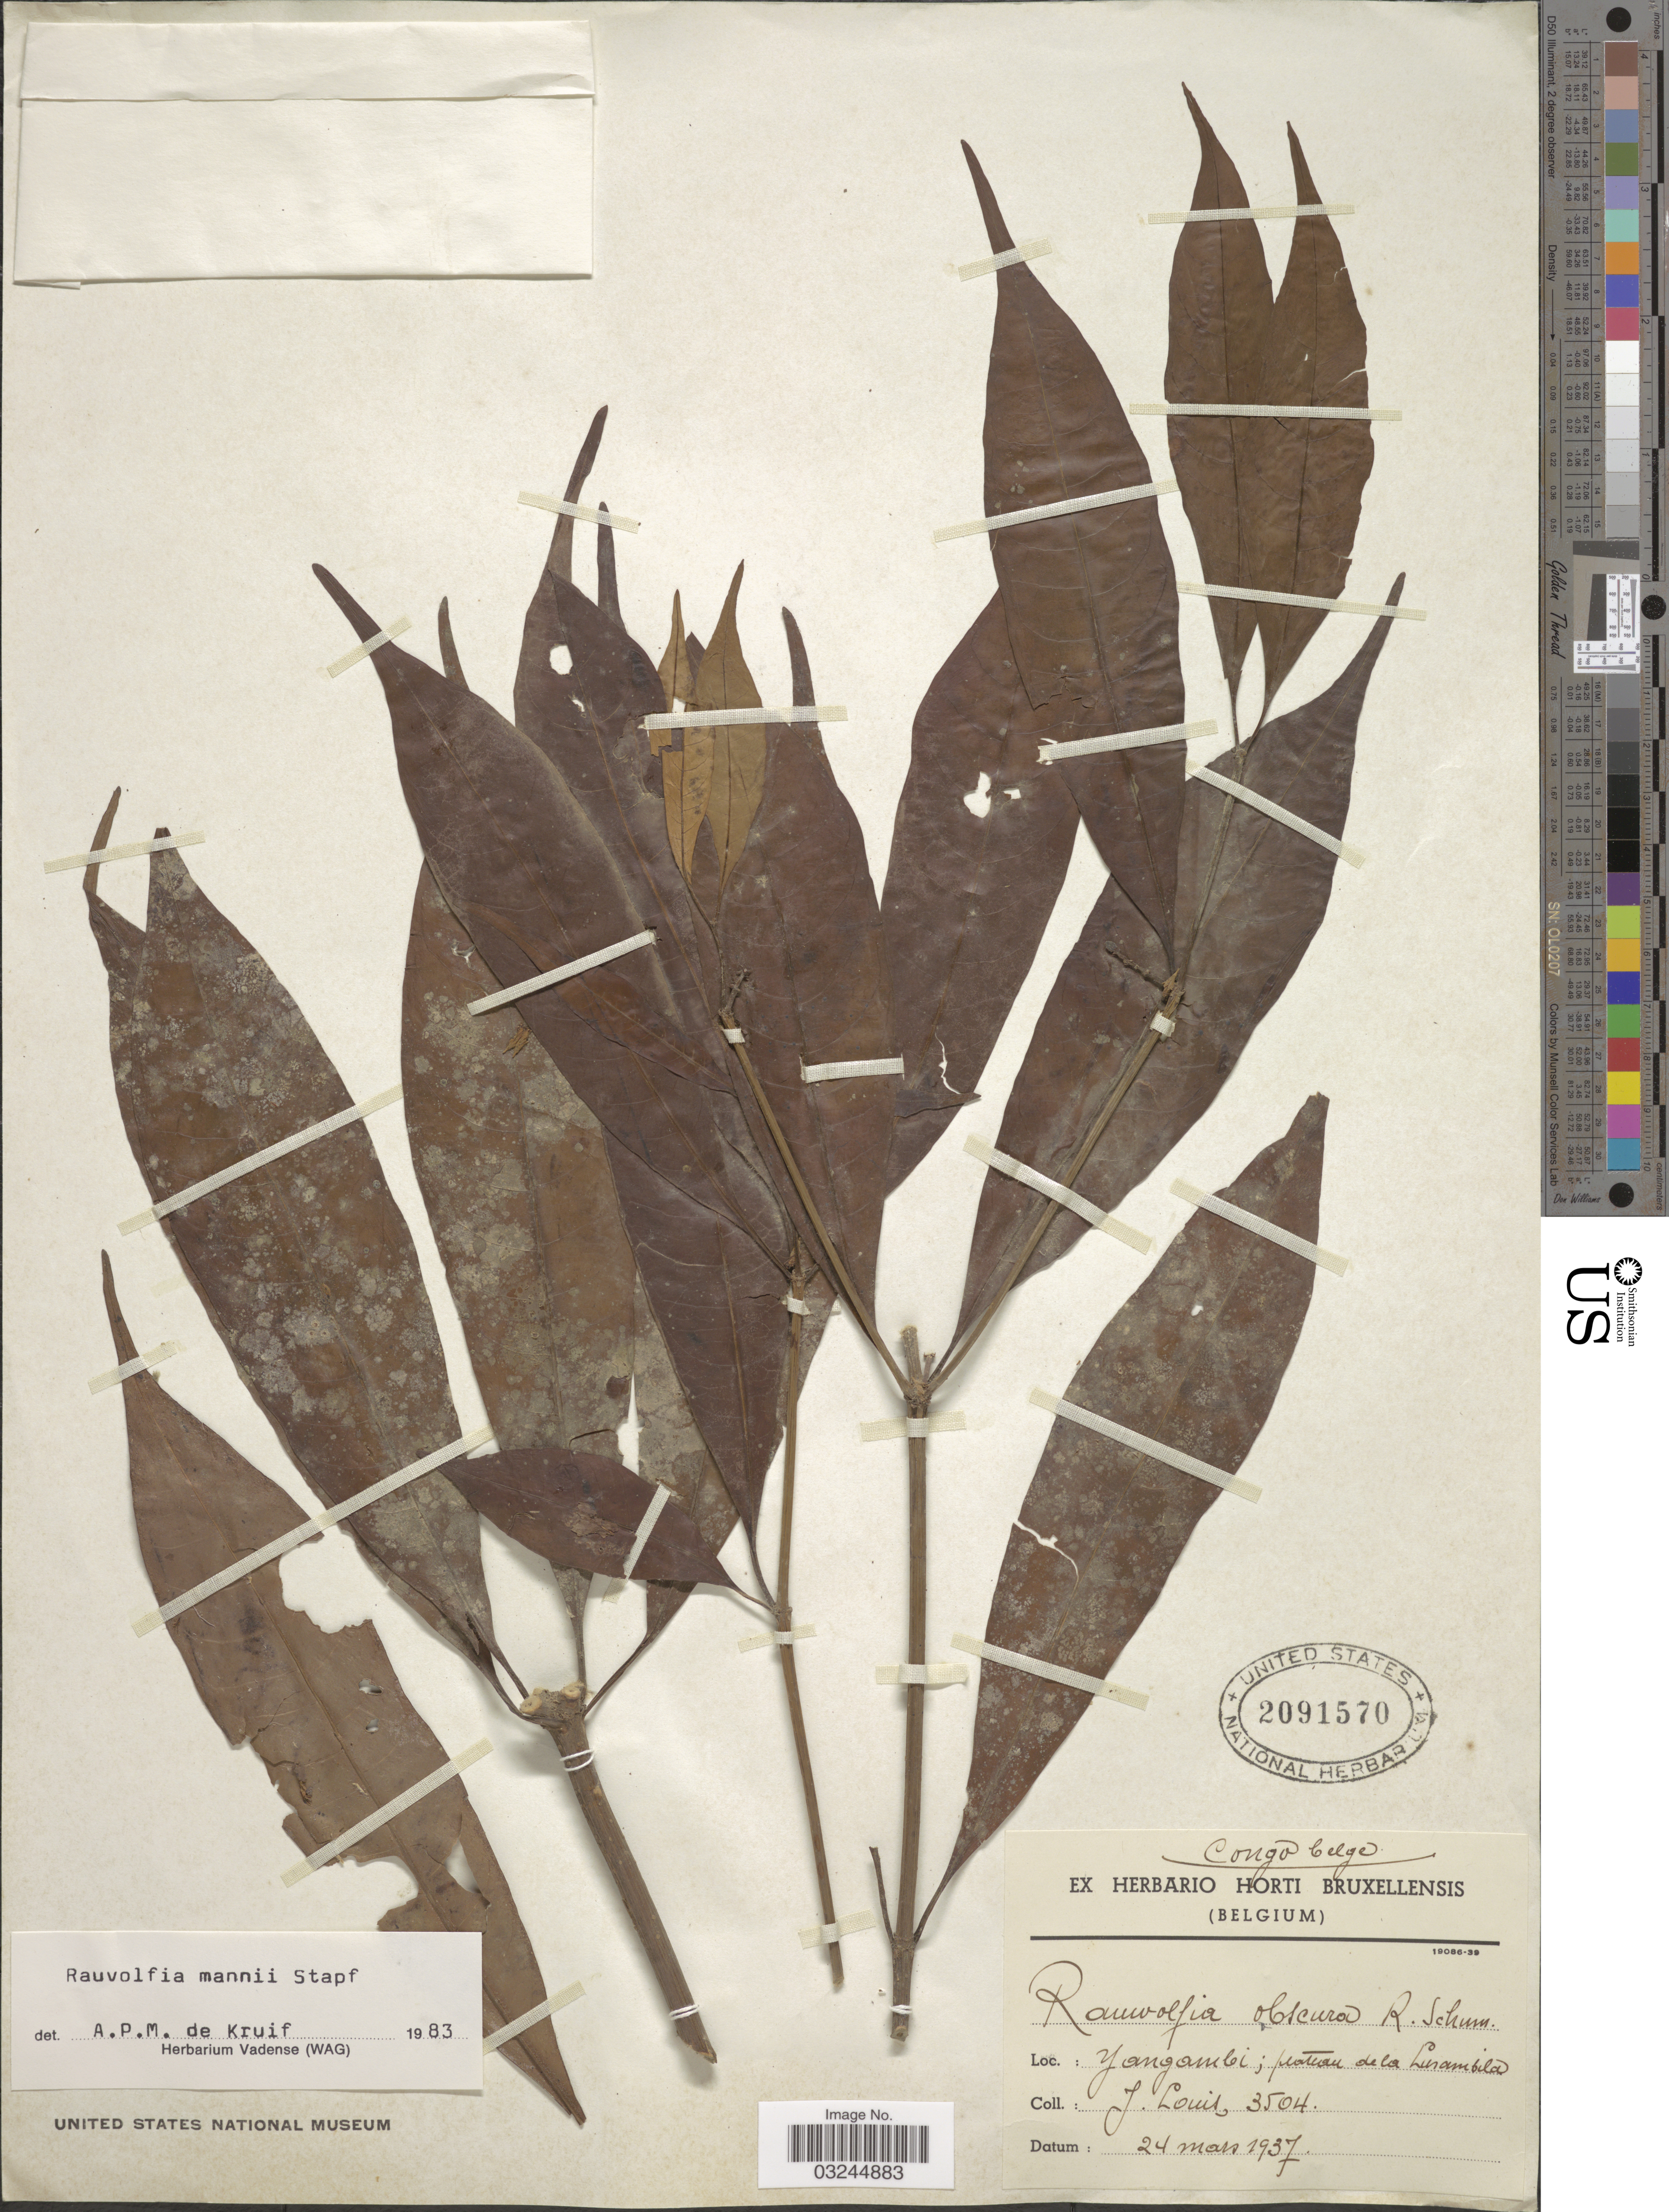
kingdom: Plantae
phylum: Tracheophyta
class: Magnoliopsida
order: Gentianales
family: Apocynaceae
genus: Rauvolfia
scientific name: Rauvolfia mannii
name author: Stapf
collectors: J. Louis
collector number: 3504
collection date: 1937-03-24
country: Congo, Democratic Republic of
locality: Yangambi; plateau de la Lusambila.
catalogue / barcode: US 2091570